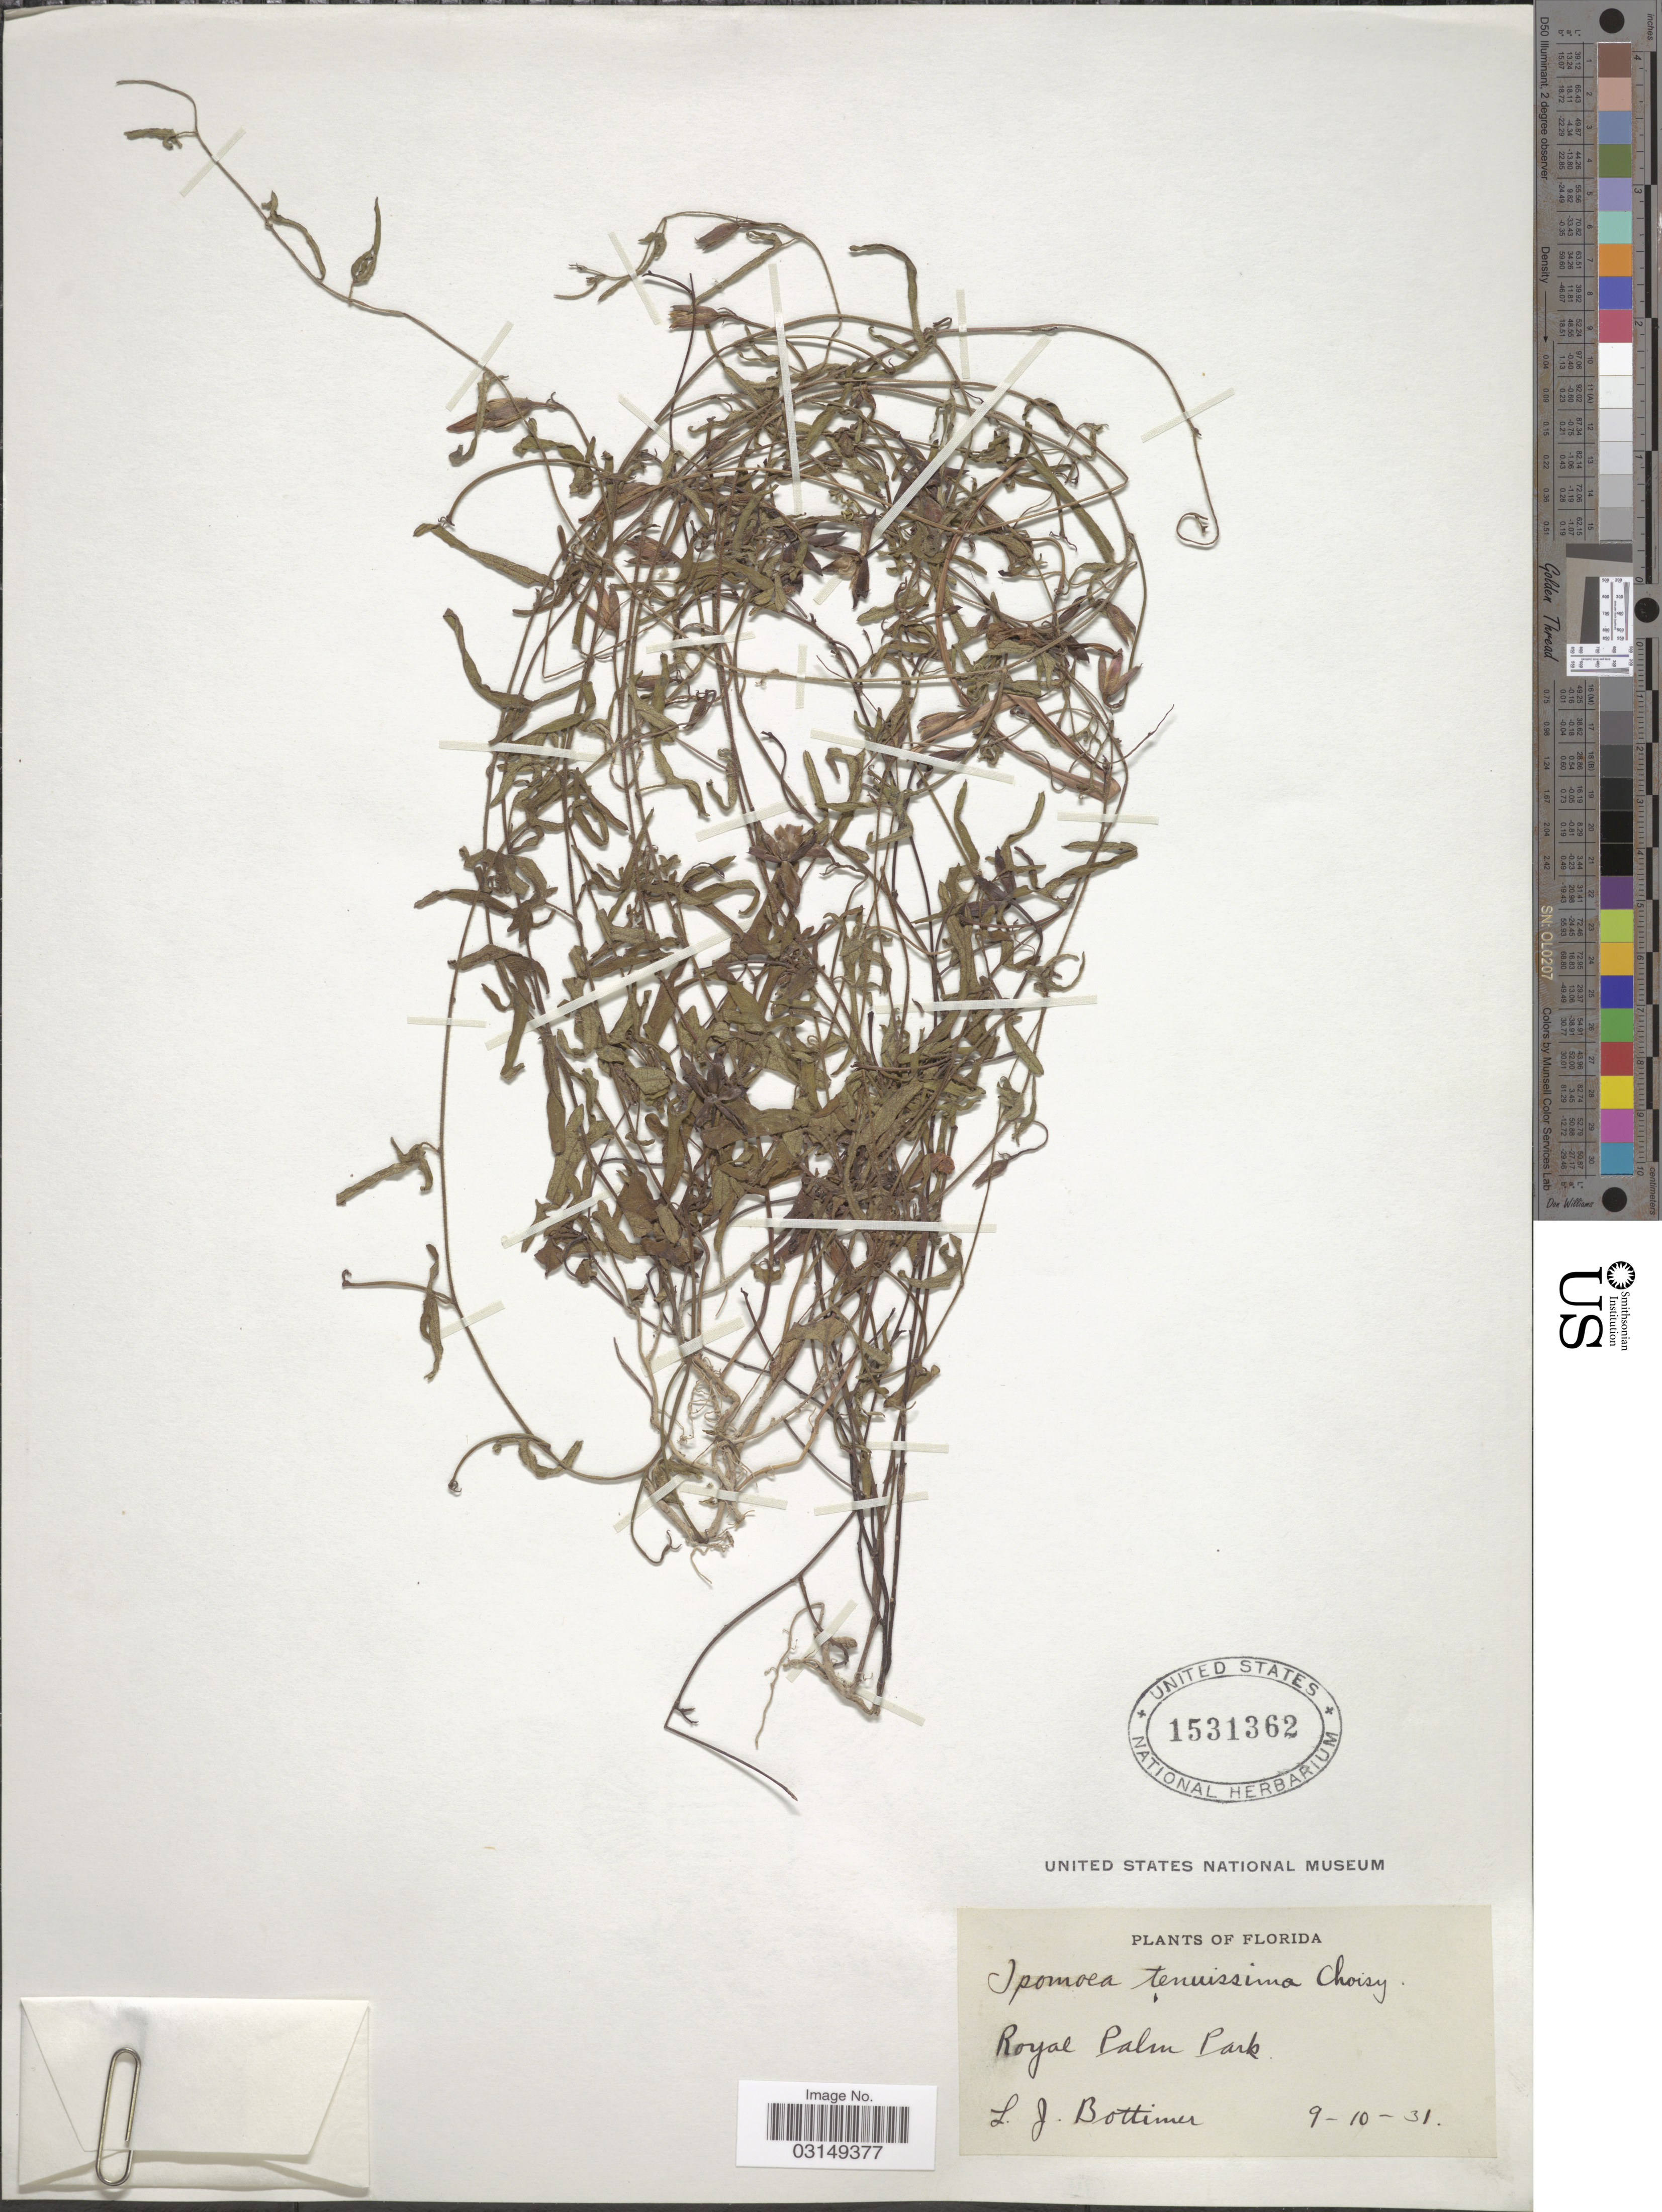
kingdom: Plantae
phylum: Tracheophyta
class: Magnoliopsida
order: Solanales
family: Convolvulaceae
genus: Ipomoea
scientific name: Ipomoea tenuissima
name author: Choisy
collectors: L. Bottimer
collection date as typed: Transcribed d/m/y: 10/9/31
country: United States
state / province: Florida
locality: Royal Palm Park.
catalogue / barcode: US 1531362